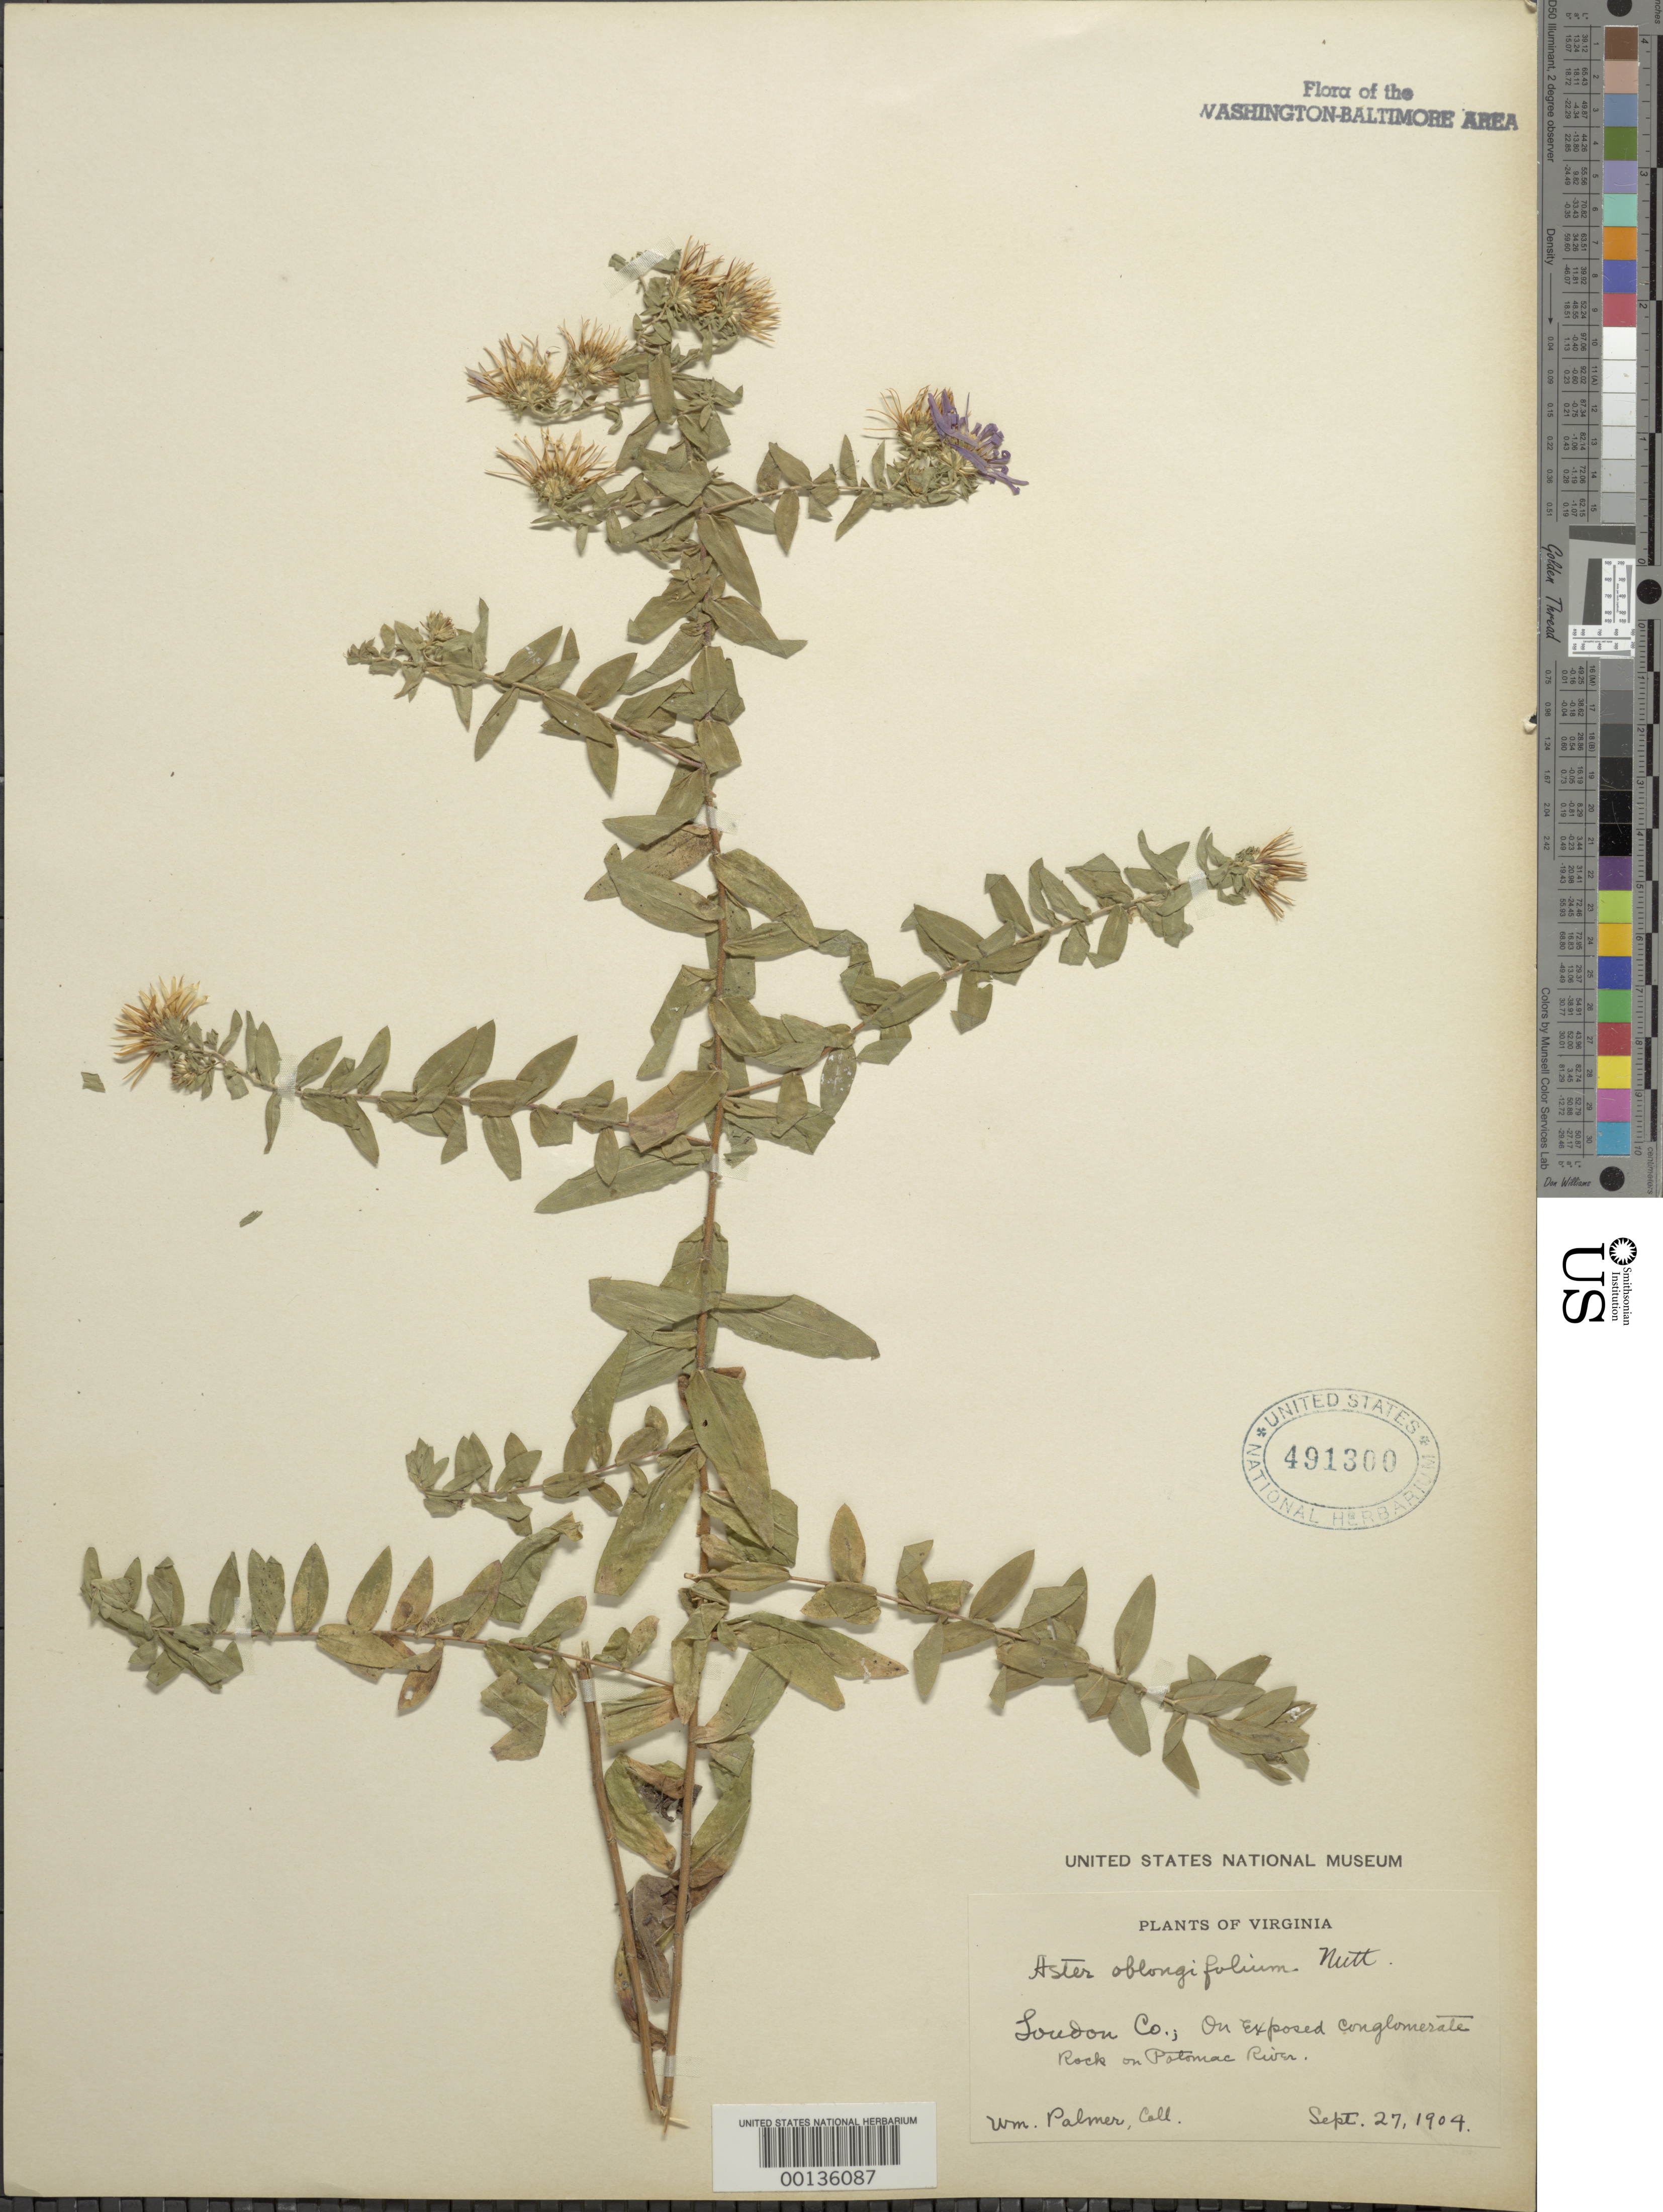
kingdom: Plantae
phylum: Tracheophyta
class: Magnoliopsida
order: Asterales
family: Asteraceae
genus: Symphyotrichum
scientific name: Symphyotrichum oblongifolium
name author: (Nutt.) G.L. Nesom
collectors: W. Palmer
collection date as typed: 27 Sep 1904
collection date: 1904-09-27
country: United States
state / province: Virginia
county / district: Loudoun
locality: Potomac River C. & O. Canal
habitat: Exposed conglomerate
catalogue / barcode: US 491300